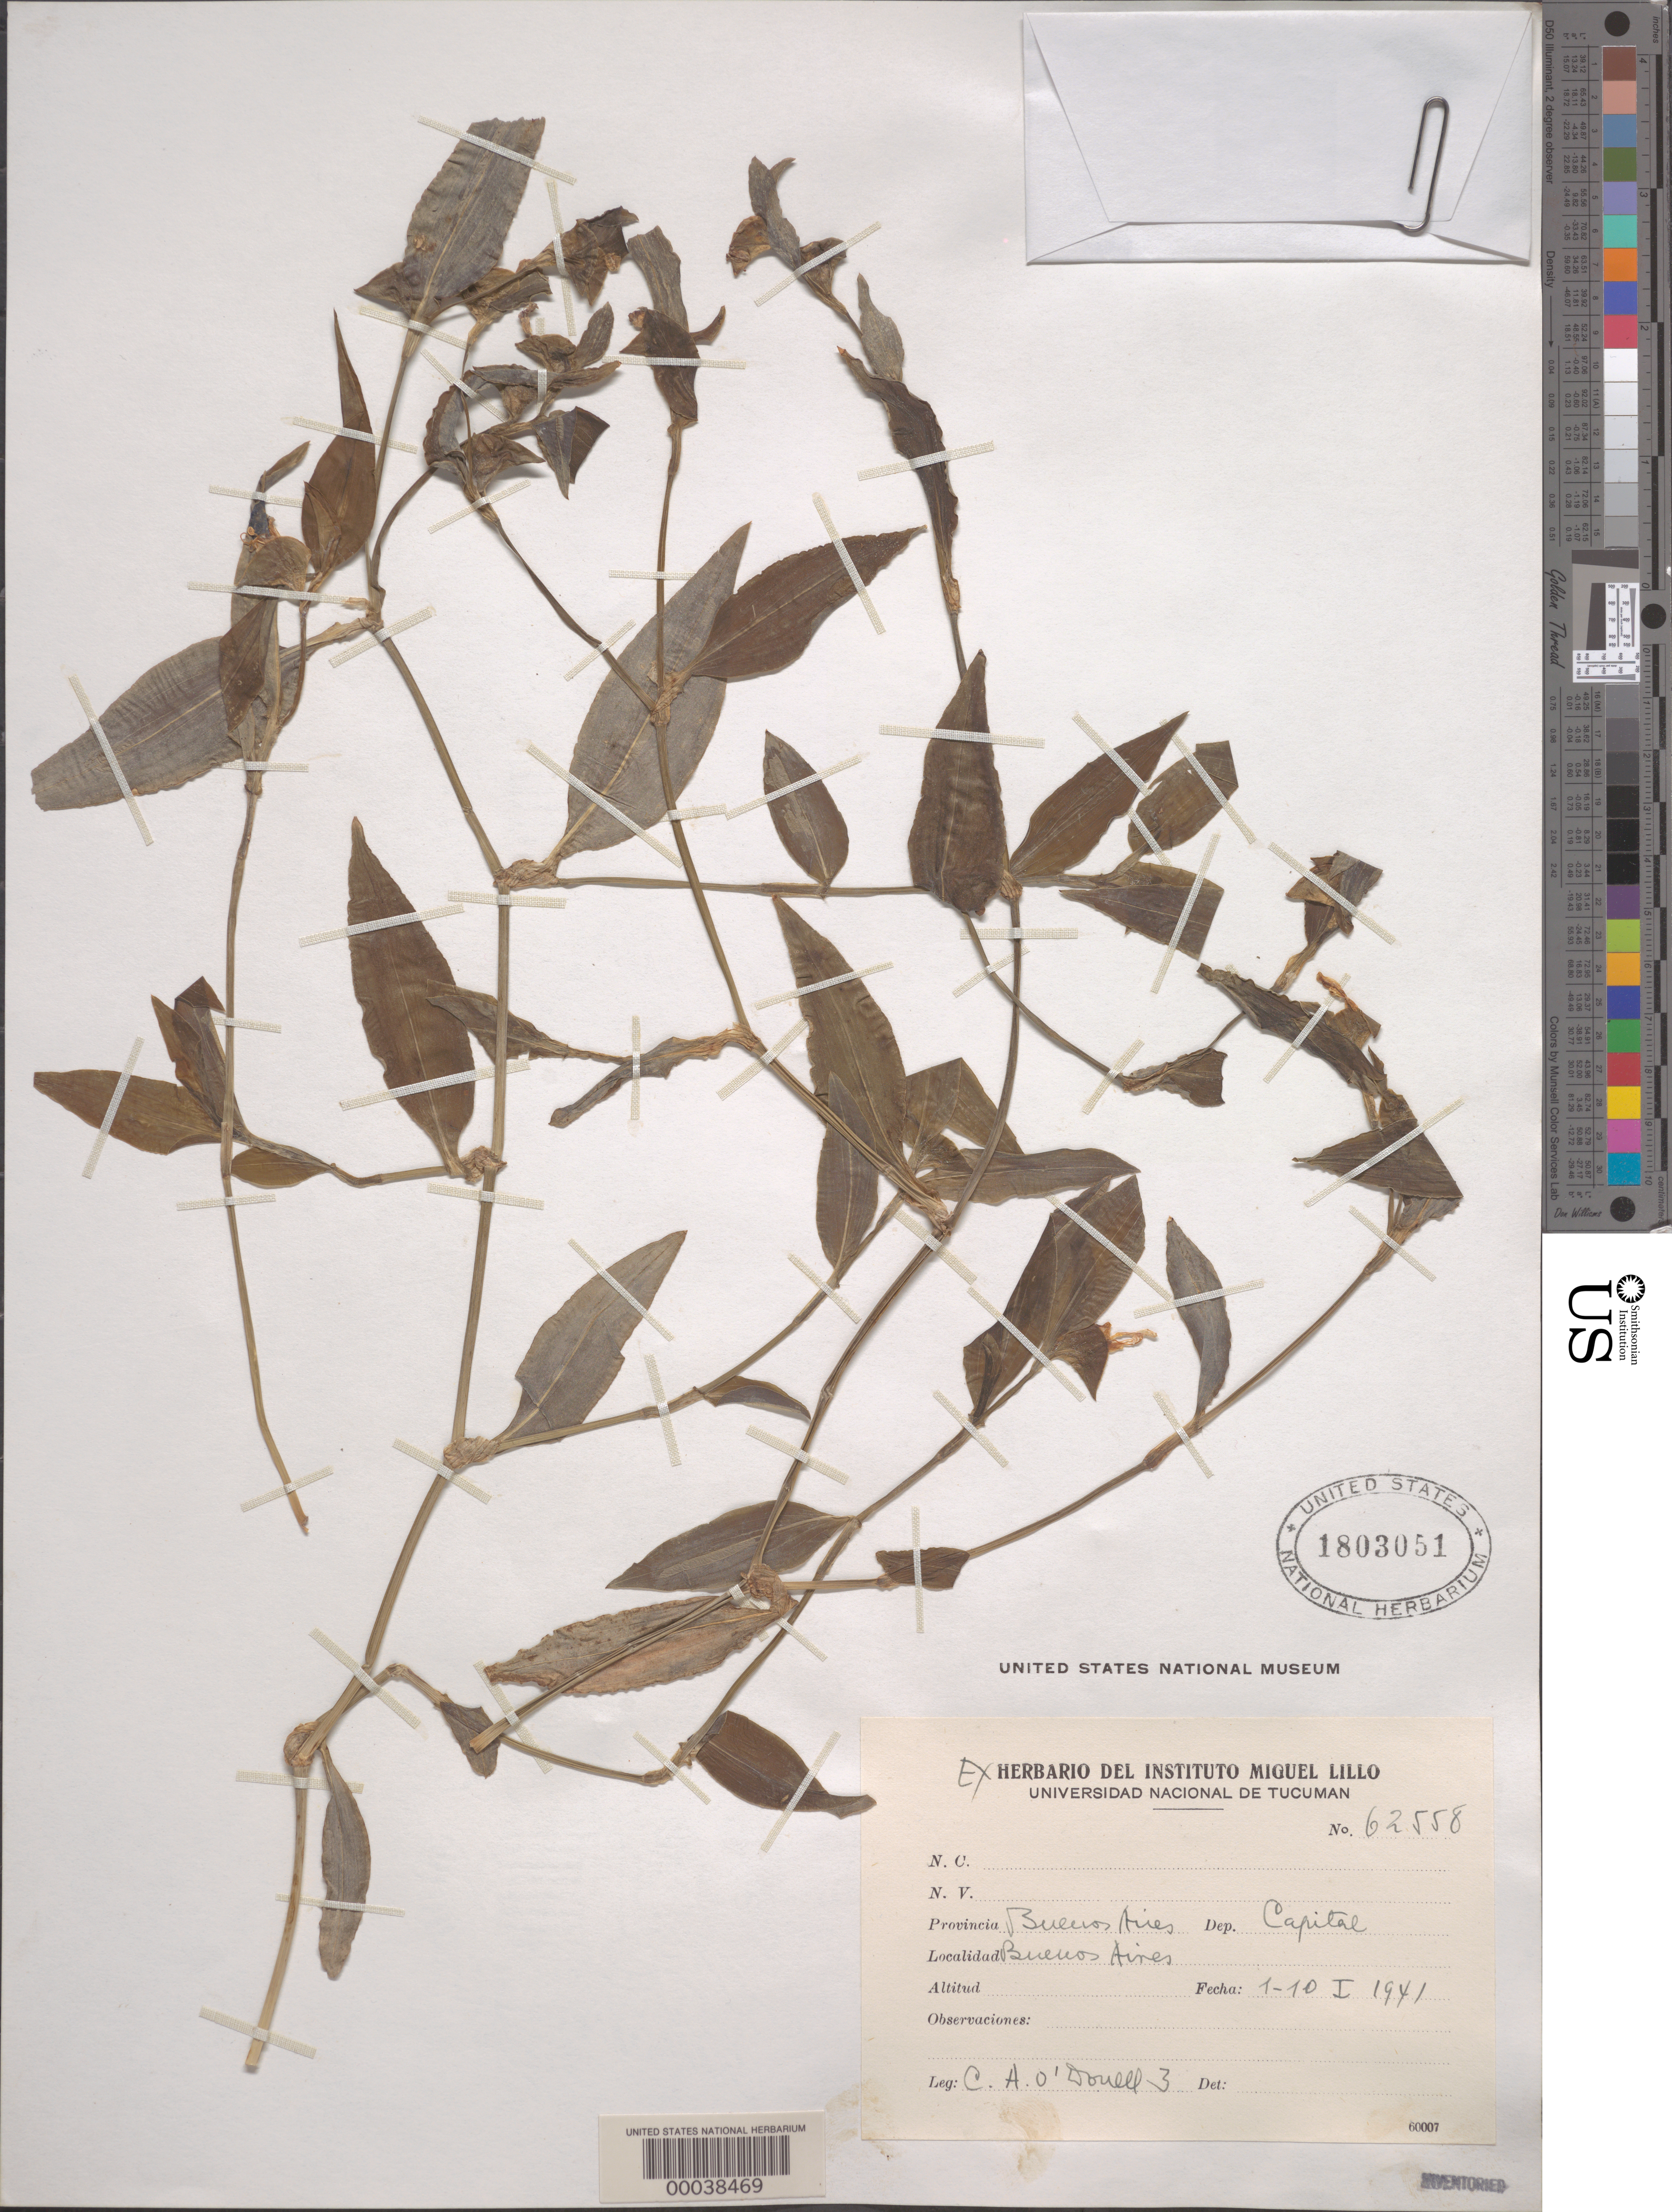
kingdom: Plantae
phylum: Tracheophyta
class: Liliopsida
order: Commelinales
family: Commelinaceae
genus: Commelina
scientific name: Commelina erecta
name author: L.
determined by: Faden, Robert B., (US), Smithsonian Institution - National Museum of Natural History (UNITED STATES)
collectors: C. A. O'Donell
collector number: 62558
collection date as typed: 01 Oct 1941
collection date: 1941-10-01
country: Argentina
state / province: Buenos Aires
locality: Buenos Aries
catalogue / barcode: US 1803051